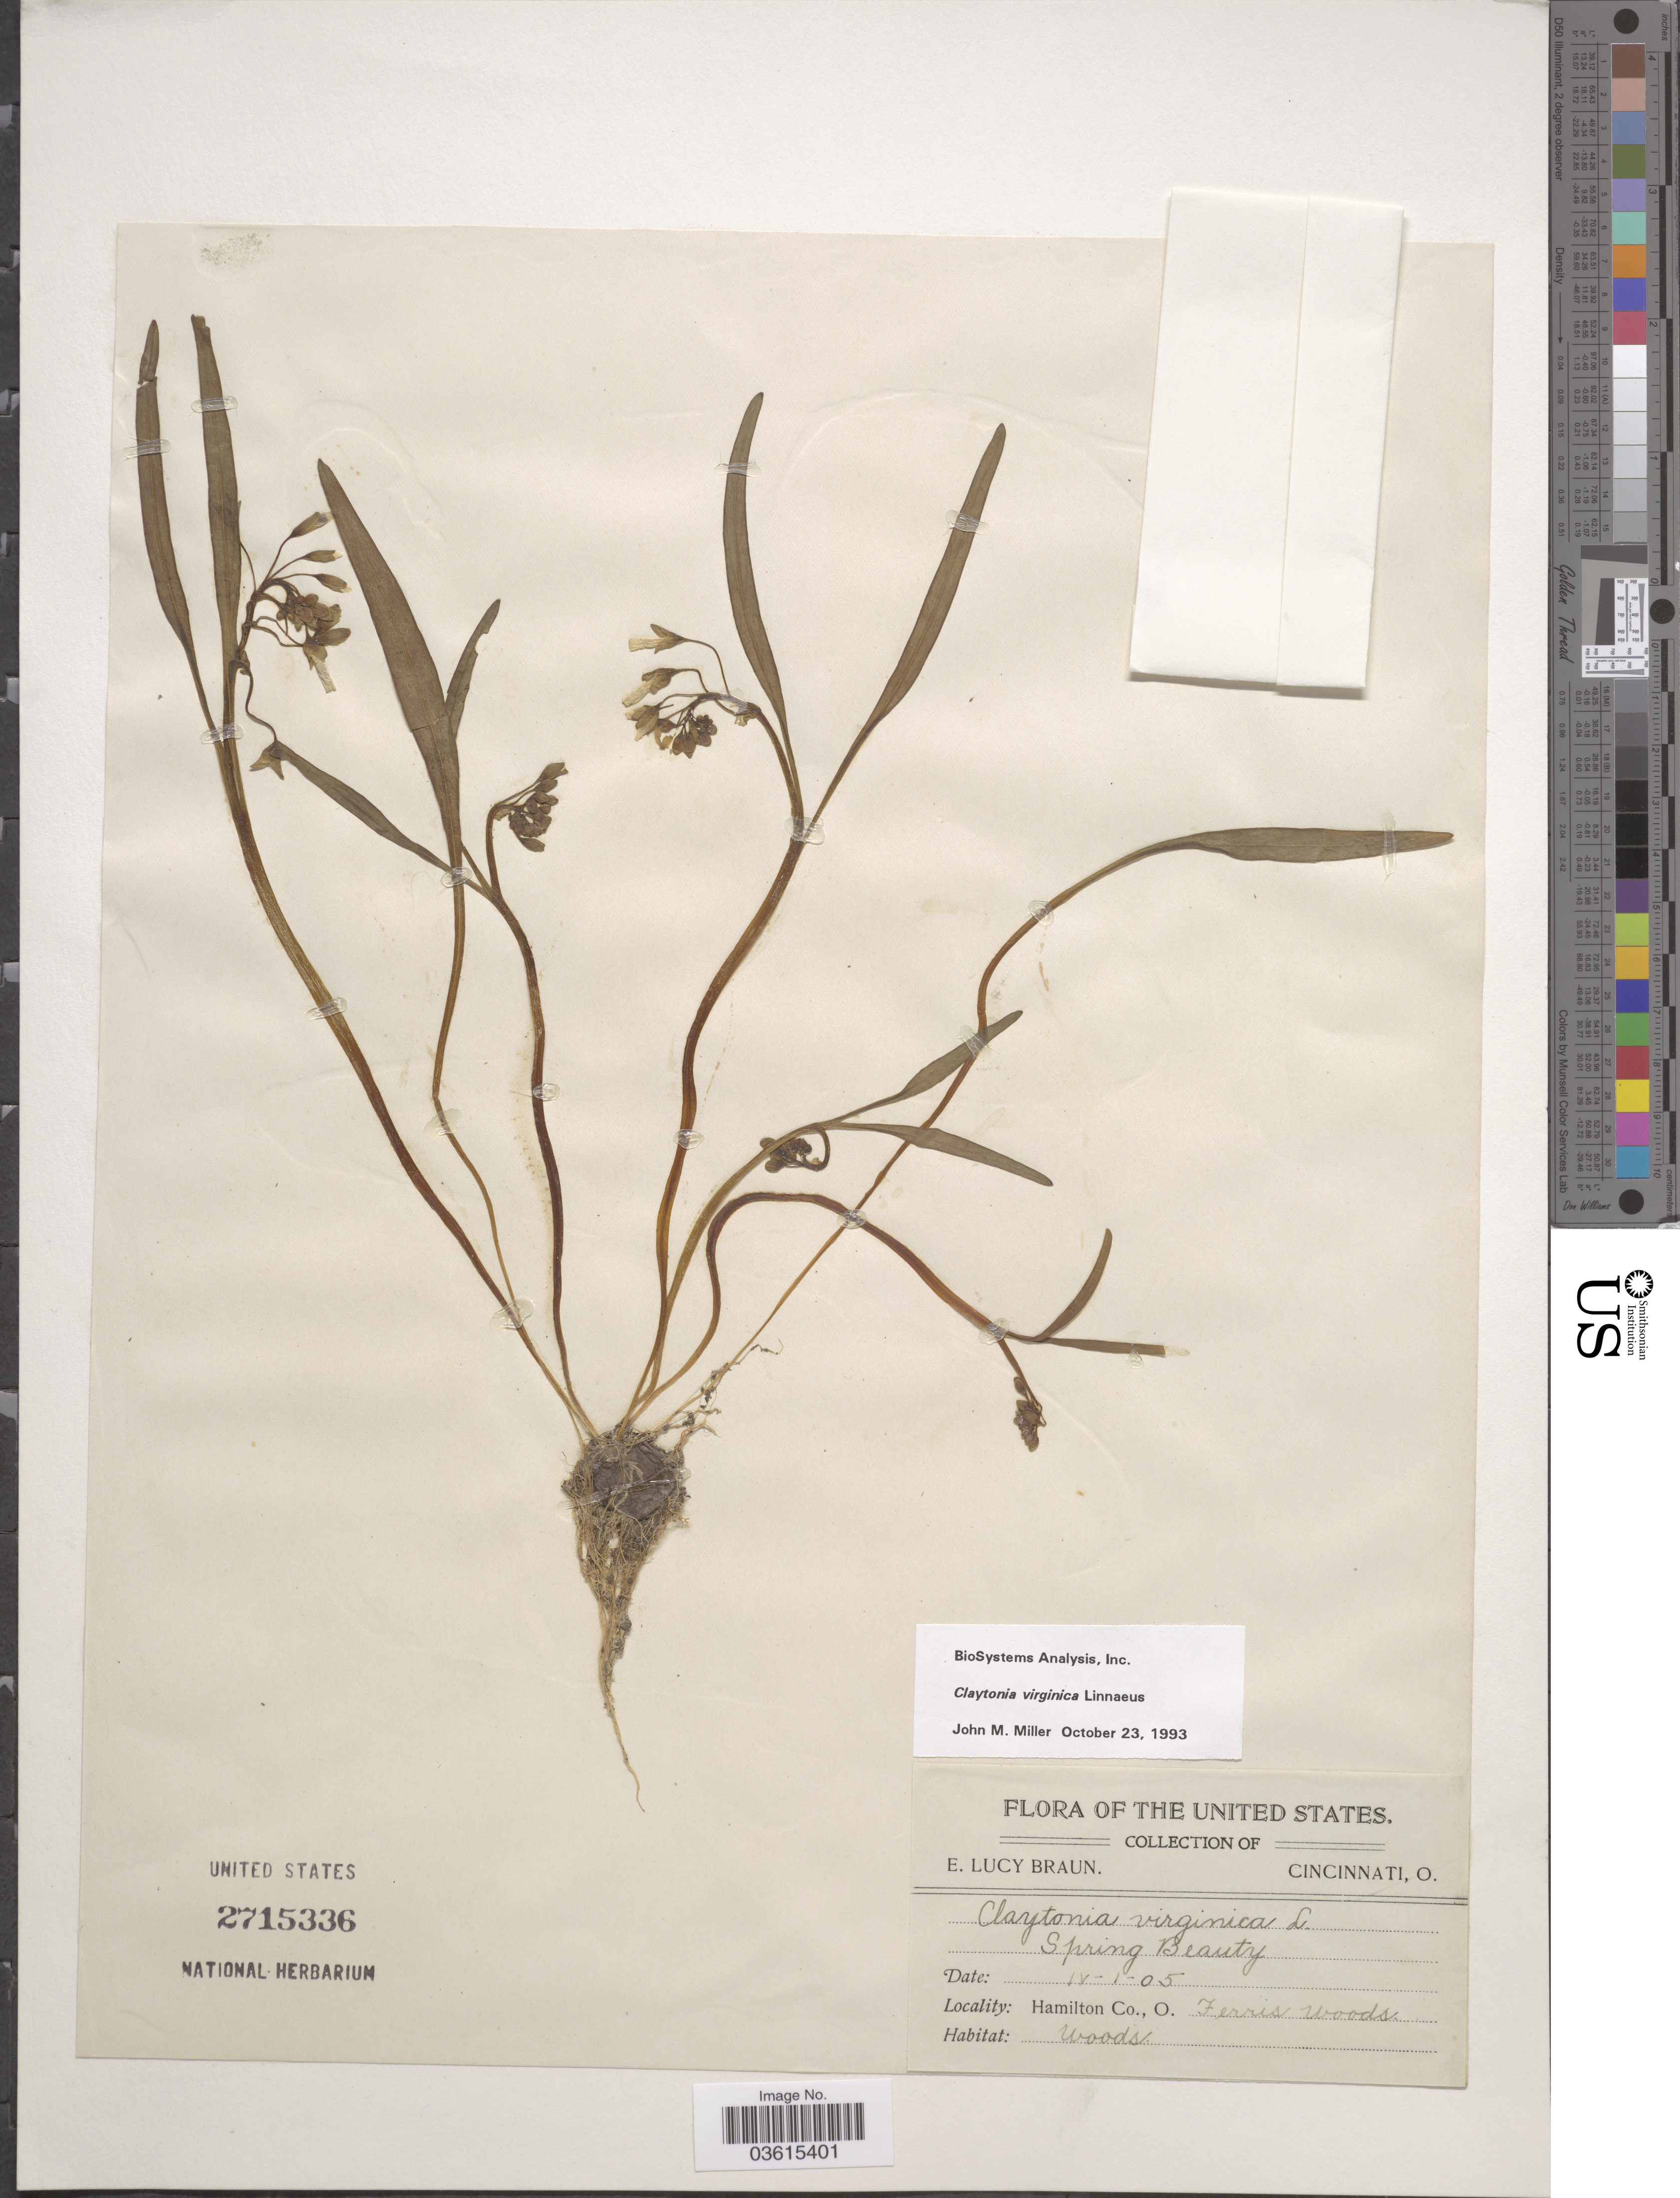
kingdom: Plantae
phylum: Tracheophyta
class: Magnoliopsida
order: Caryophyllales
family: Montiaceae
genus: Claytonia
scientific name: Claytonia virginica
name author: L.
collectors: E. L. Braun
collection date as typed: Transcribed d/m/y: 1/4/5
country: United States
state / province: Ohio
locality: Hamilton Co., Ferris Woods.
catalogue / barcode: US 2715336